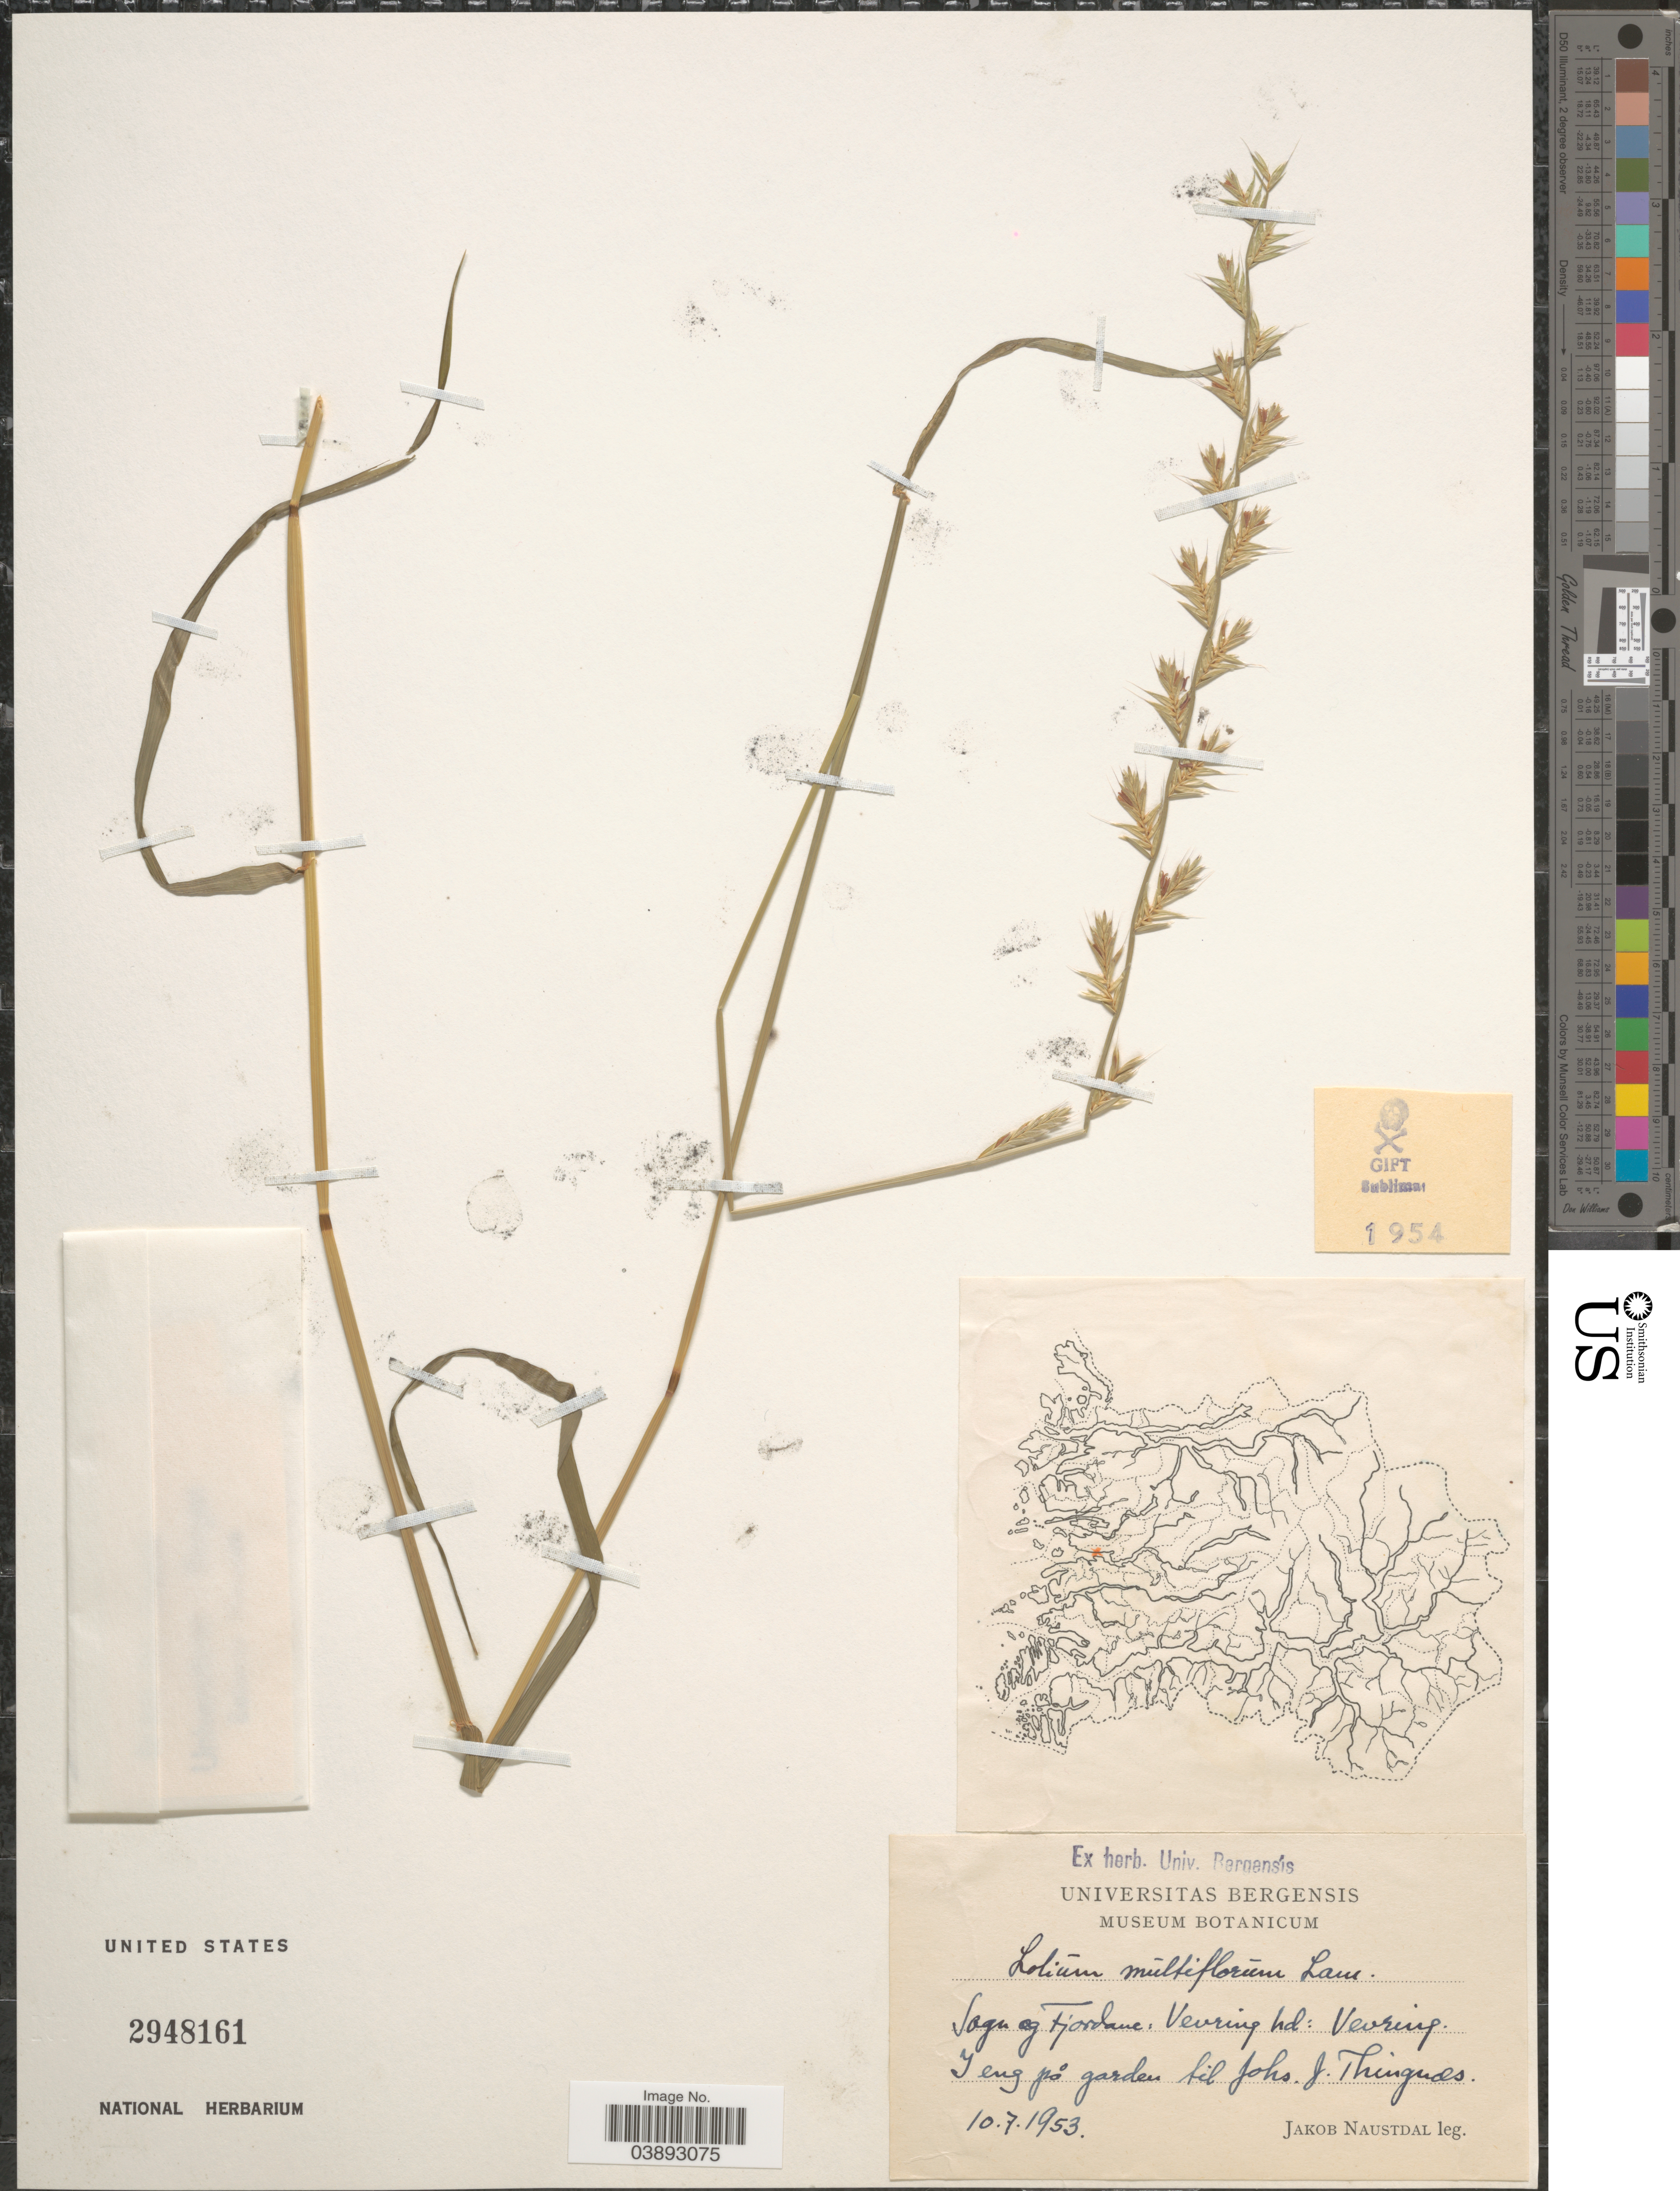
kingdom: Plantae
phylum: Tracheophyta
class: Liliopsida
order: Poales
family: Poaceae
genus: Lolium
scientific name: Lolium multiflorum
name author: Lam.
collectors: J. Naustdal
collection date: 1953-07-10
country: Norway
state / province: Sogn og Fjordane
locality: Vevring hd: Vevring I eng po garden til Johs. J. Thingnæs.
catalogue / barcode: US 2948161